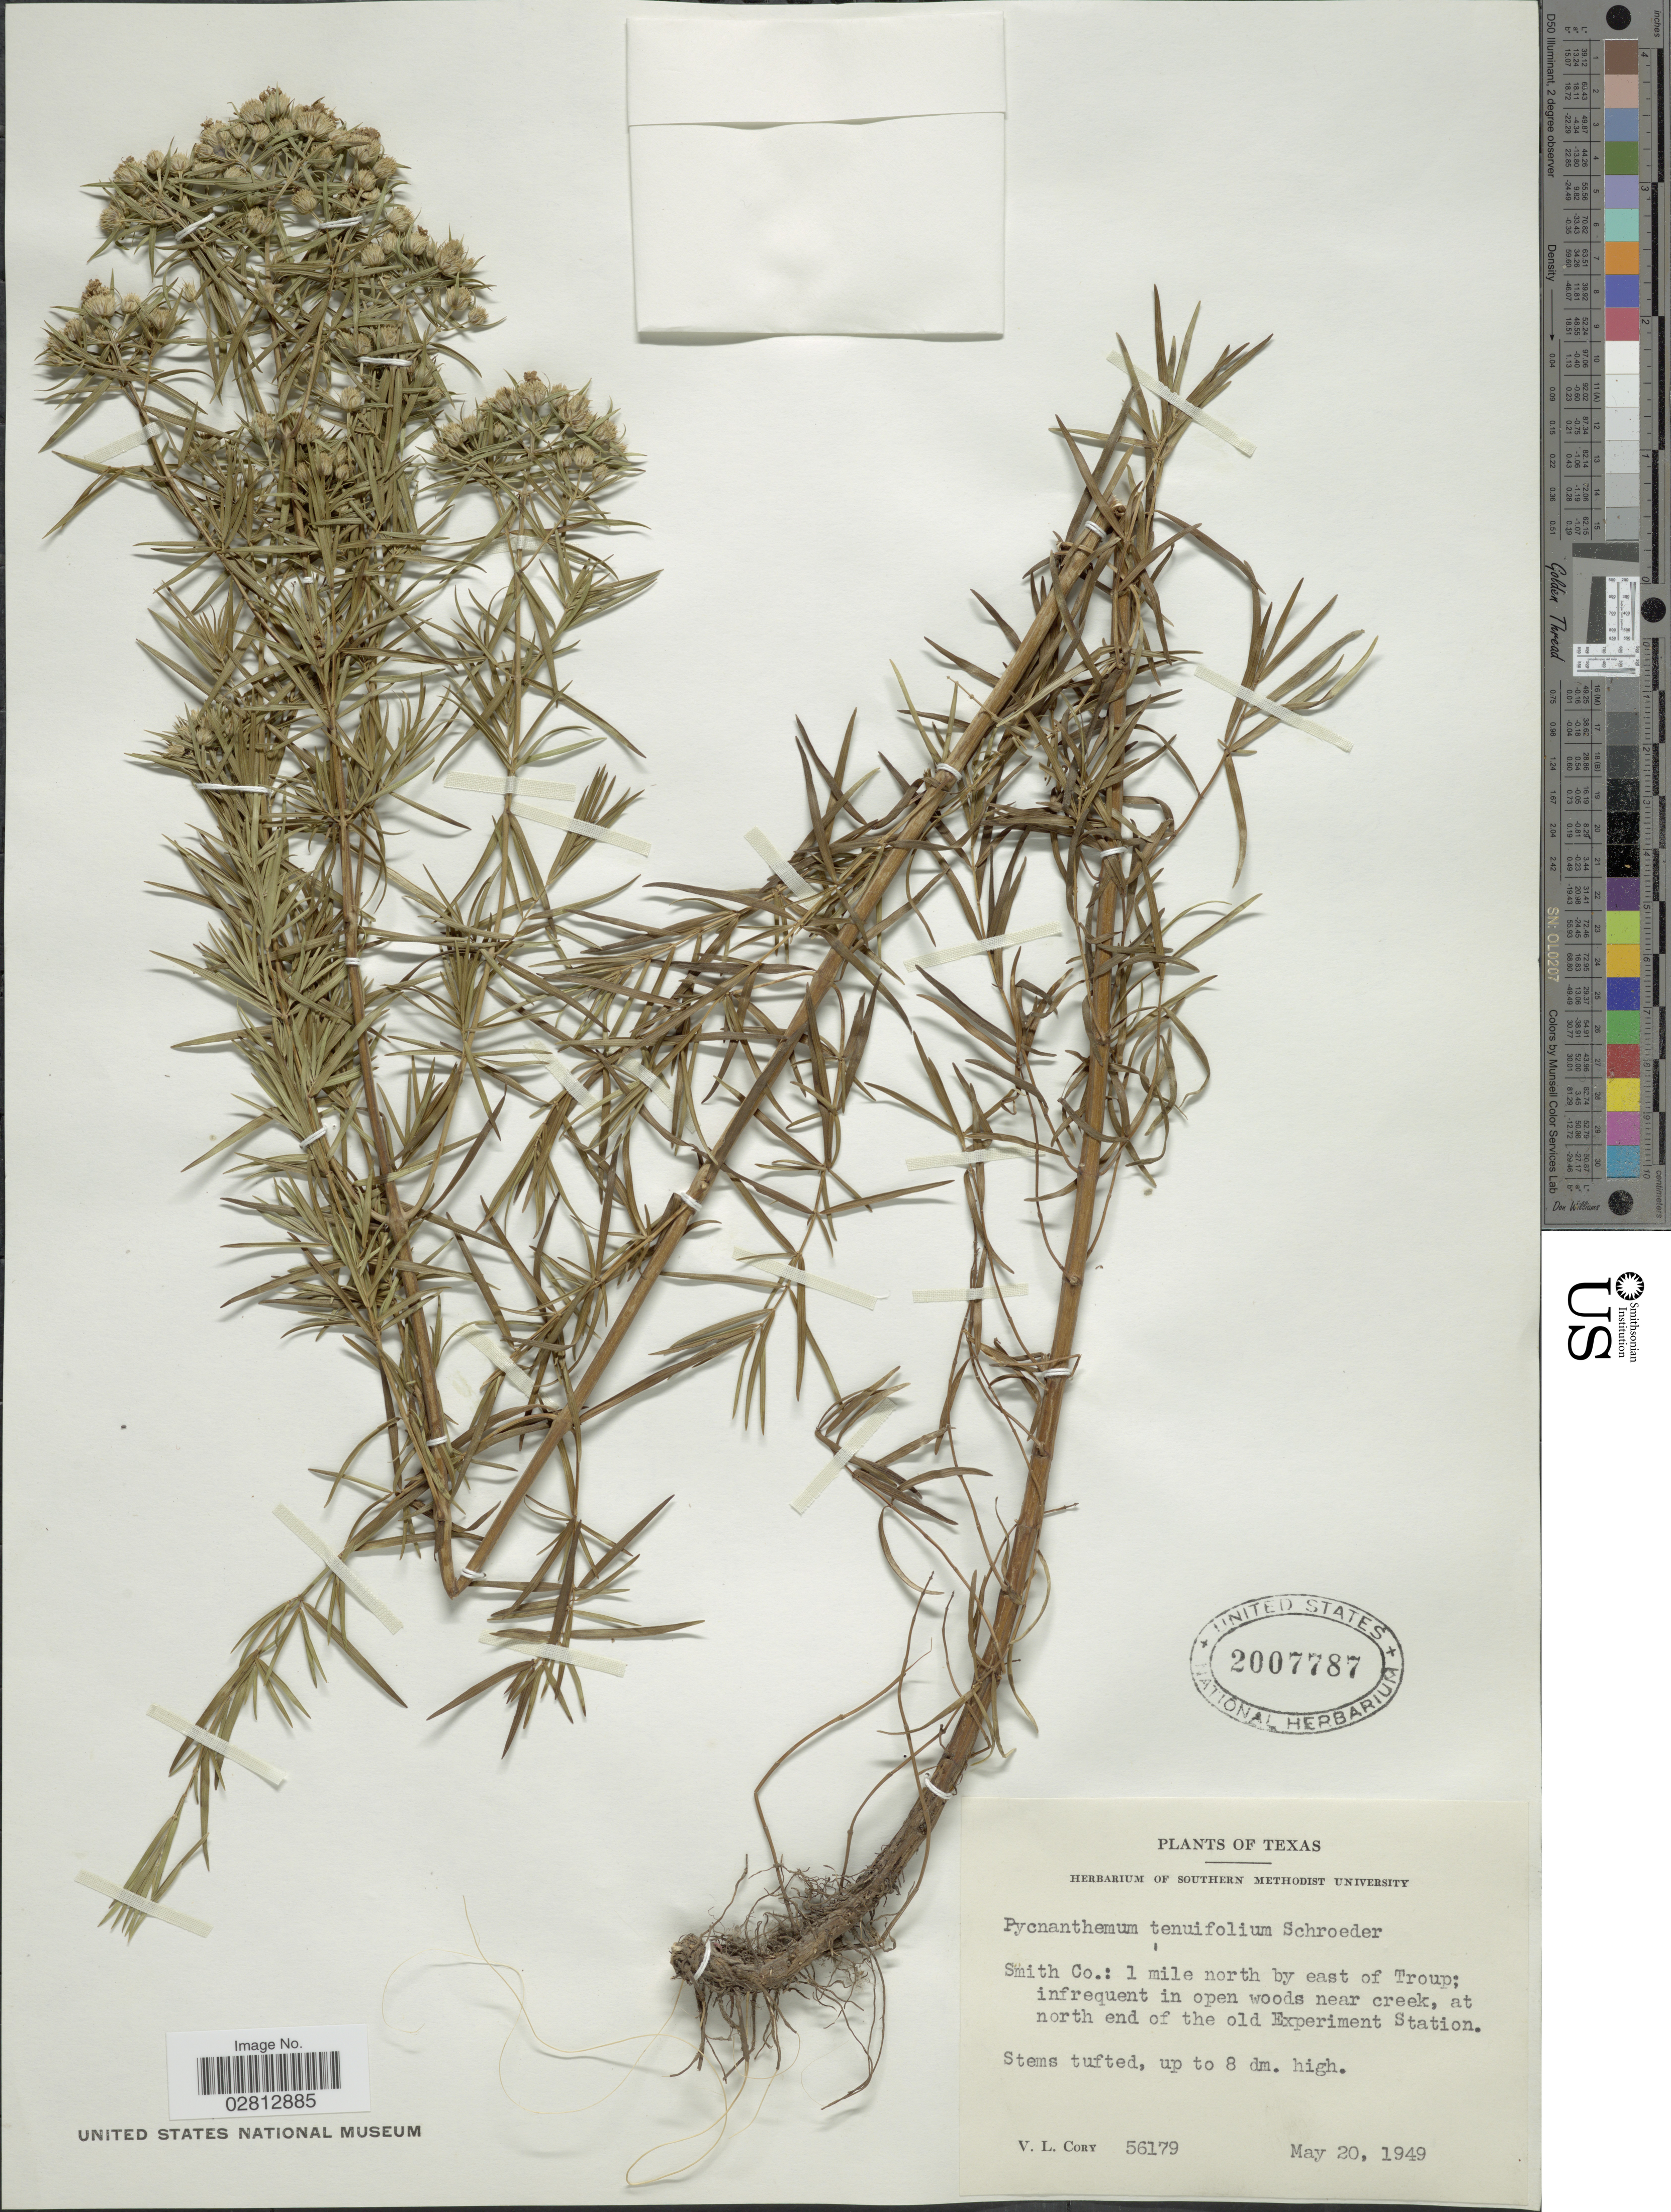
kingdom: Plantae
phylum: Tracheophyta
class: Magnoliopsida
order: Lamiales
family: Lamiaceae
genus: Pycnanthemum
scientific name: Pycnanthemum tenuifolium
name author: Schrad.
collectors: V. Cory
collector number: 56179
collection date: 1949-05-20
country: United States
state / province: Texas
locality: Smith Co.: 1 mile north by east of Troup; infrequent in open woods near creek, at north end of the old Experiment Station.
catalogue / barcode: US 2007787